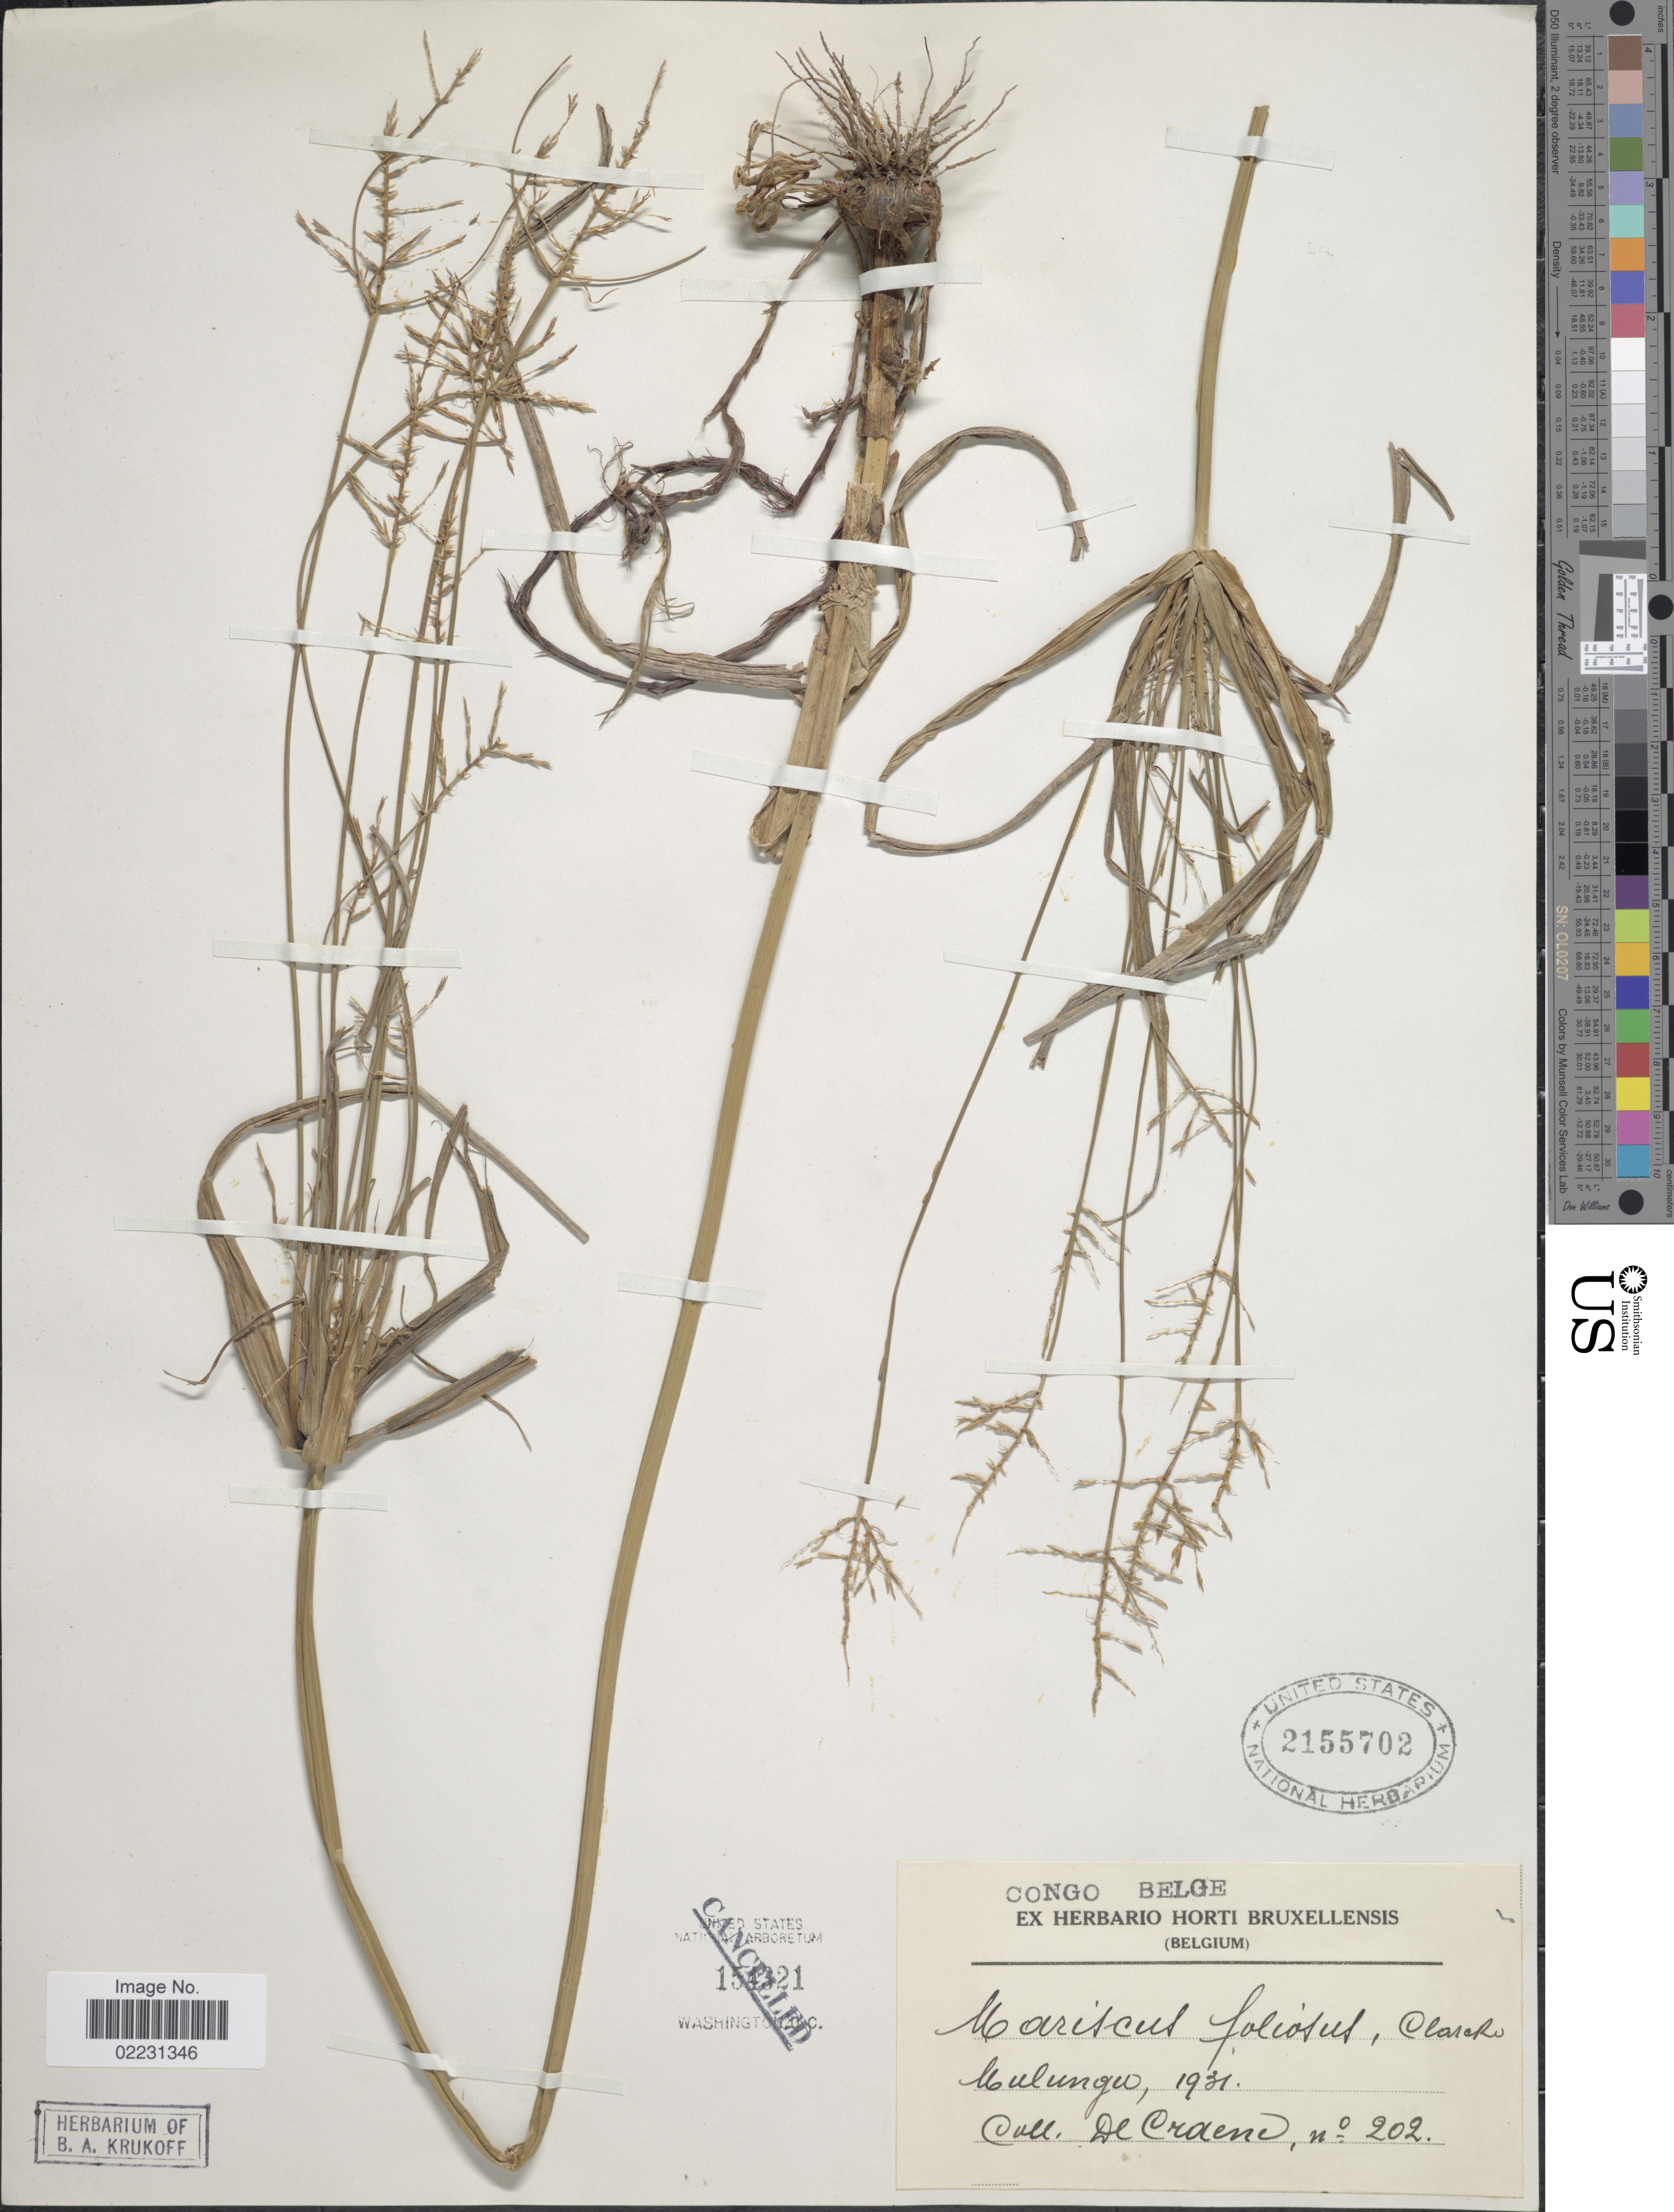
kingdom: Plantae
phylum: Tracheophyta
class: Liliopsida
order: Poales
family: Cyperaceae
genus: Cyperus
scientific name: Cyperus luteus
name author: Boeckeler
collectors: De Craene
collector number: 202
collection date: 1931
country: Congo, Democratic Republic of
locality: Congo Belge. Mulungu.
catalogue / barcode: US 2155702